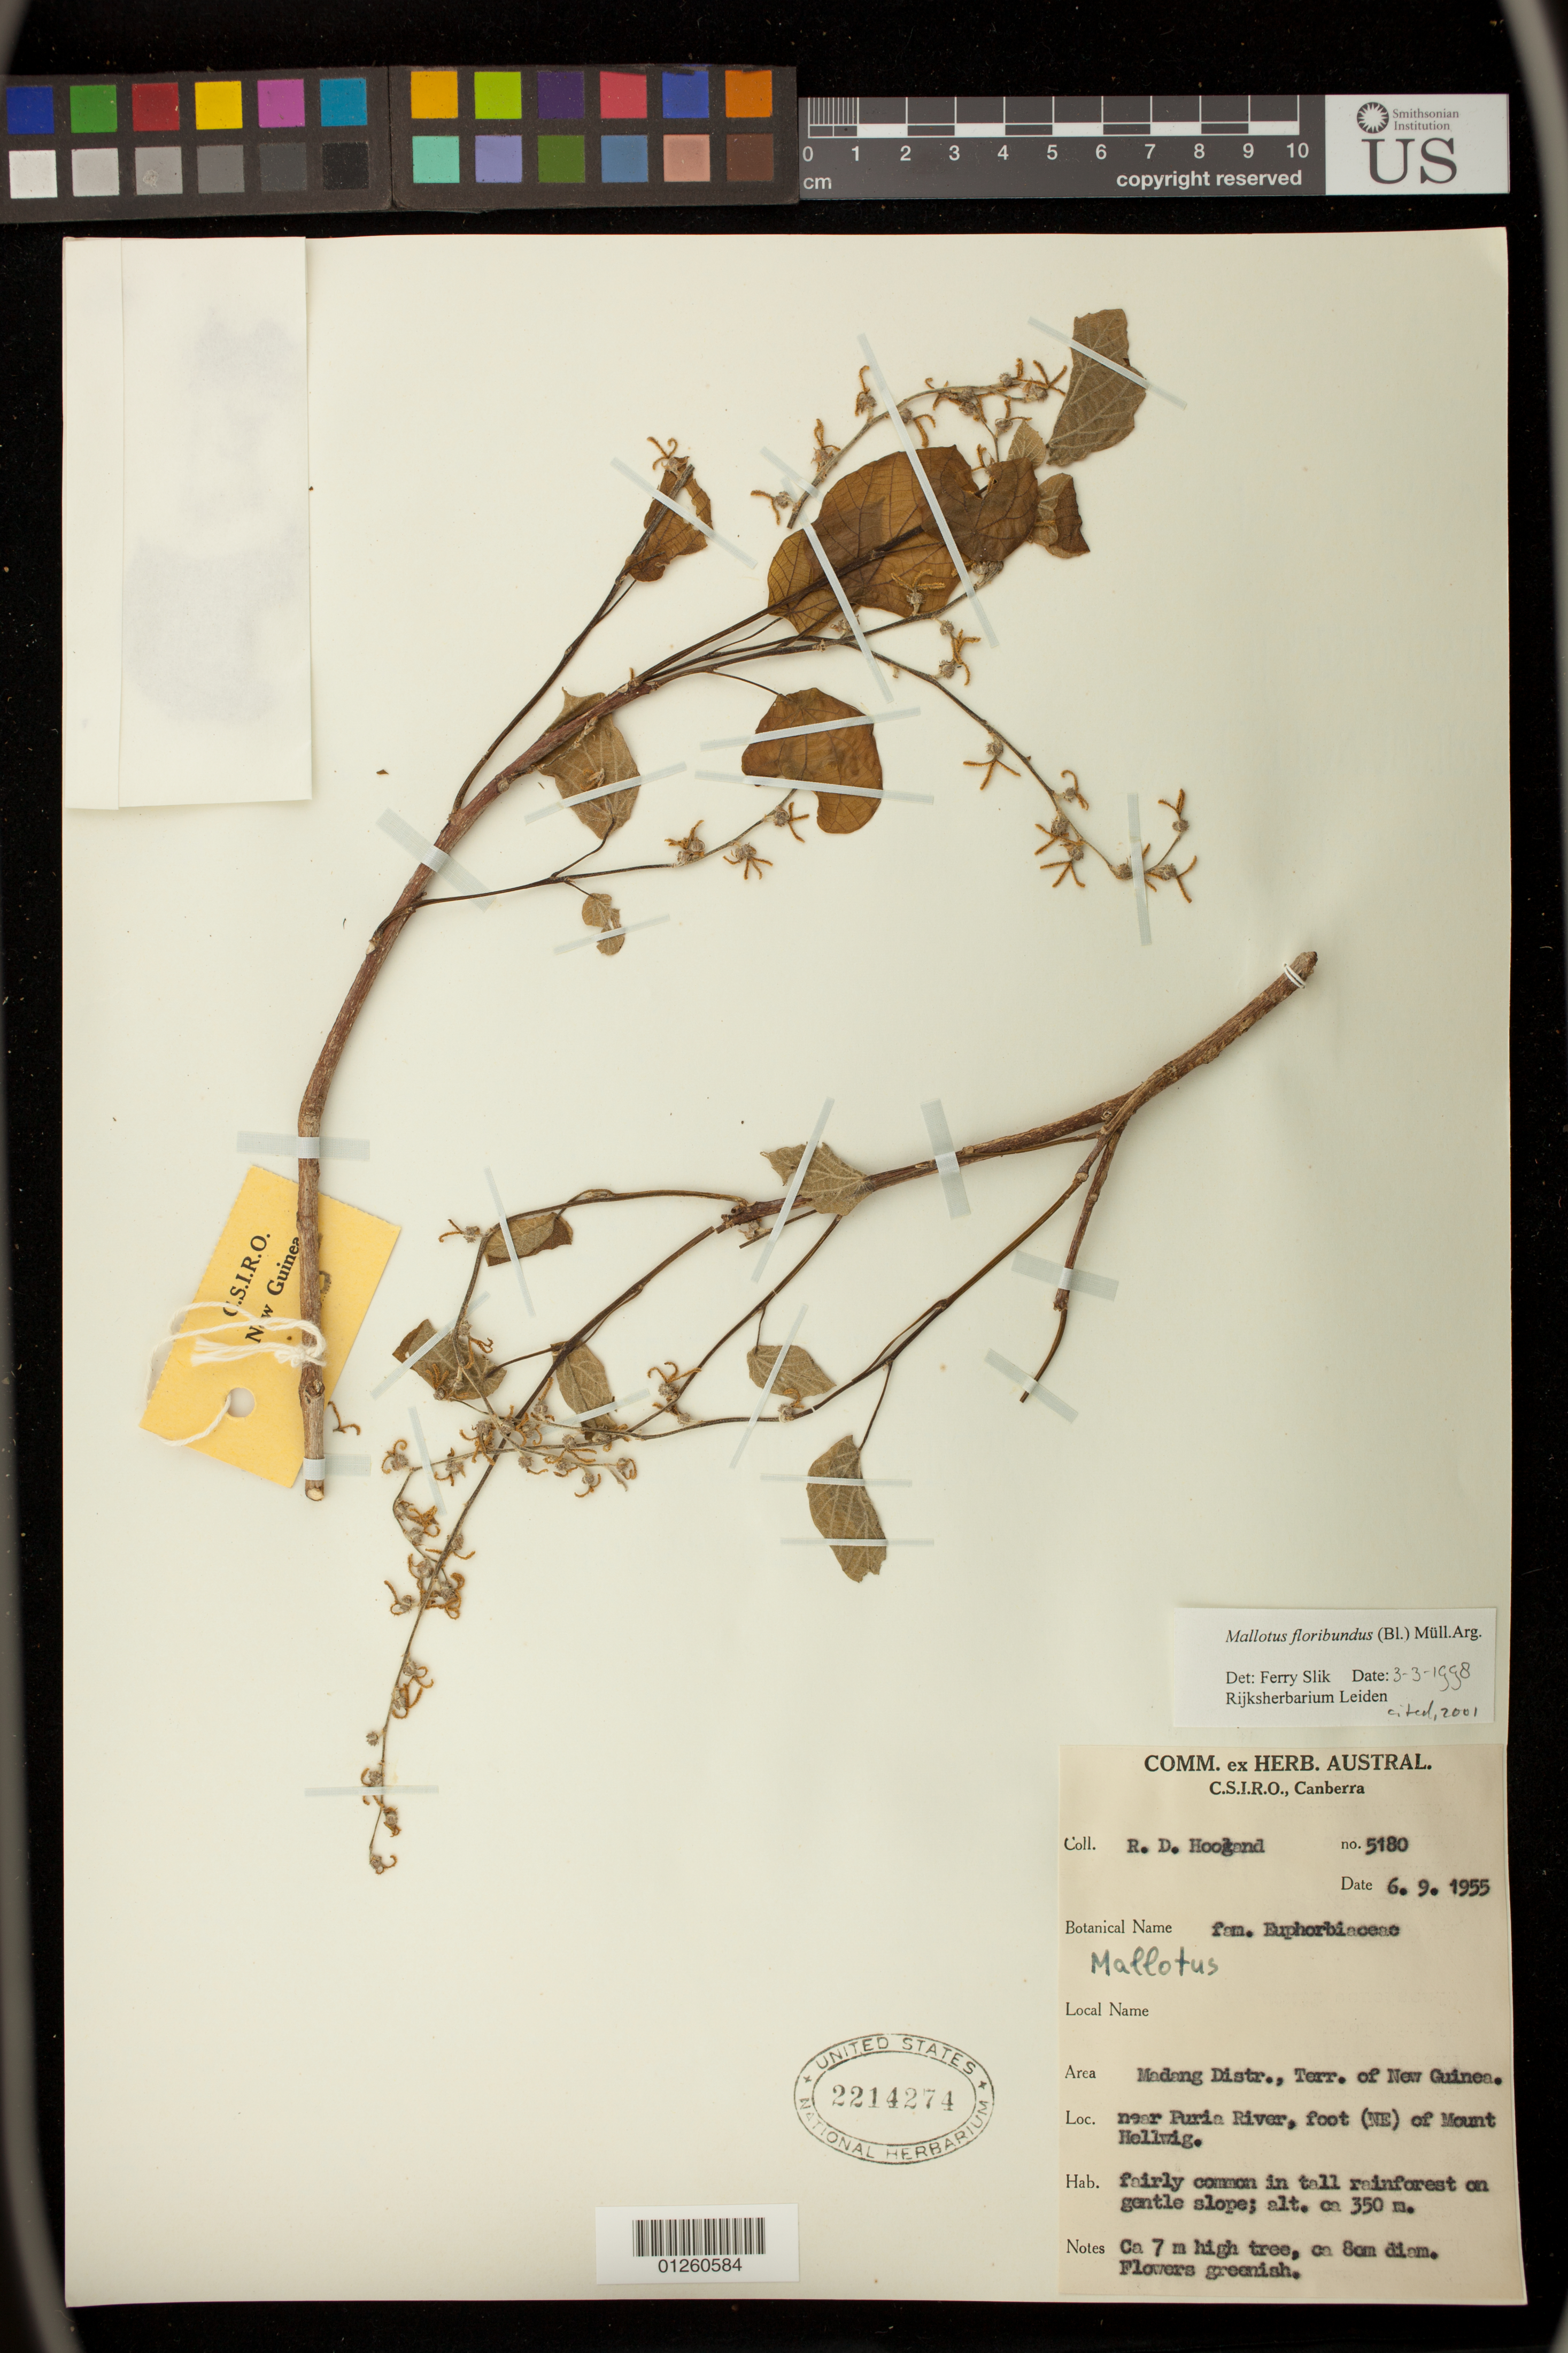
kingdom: Plantae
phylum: Tracheophyta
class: Magnoliopsida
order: Malpighiales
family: Euphorbiaceae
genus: Mallotus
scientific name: Mallotus floribundus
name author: (Blume) Müll. Arg.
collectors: R. D. Hoogland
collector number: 5180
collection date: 1955-09-06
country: Papua New Guinea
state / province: Madang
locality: Near Puria River, foot (NE) of Mount Hellwig.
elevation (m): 350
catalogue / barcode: US 2214274